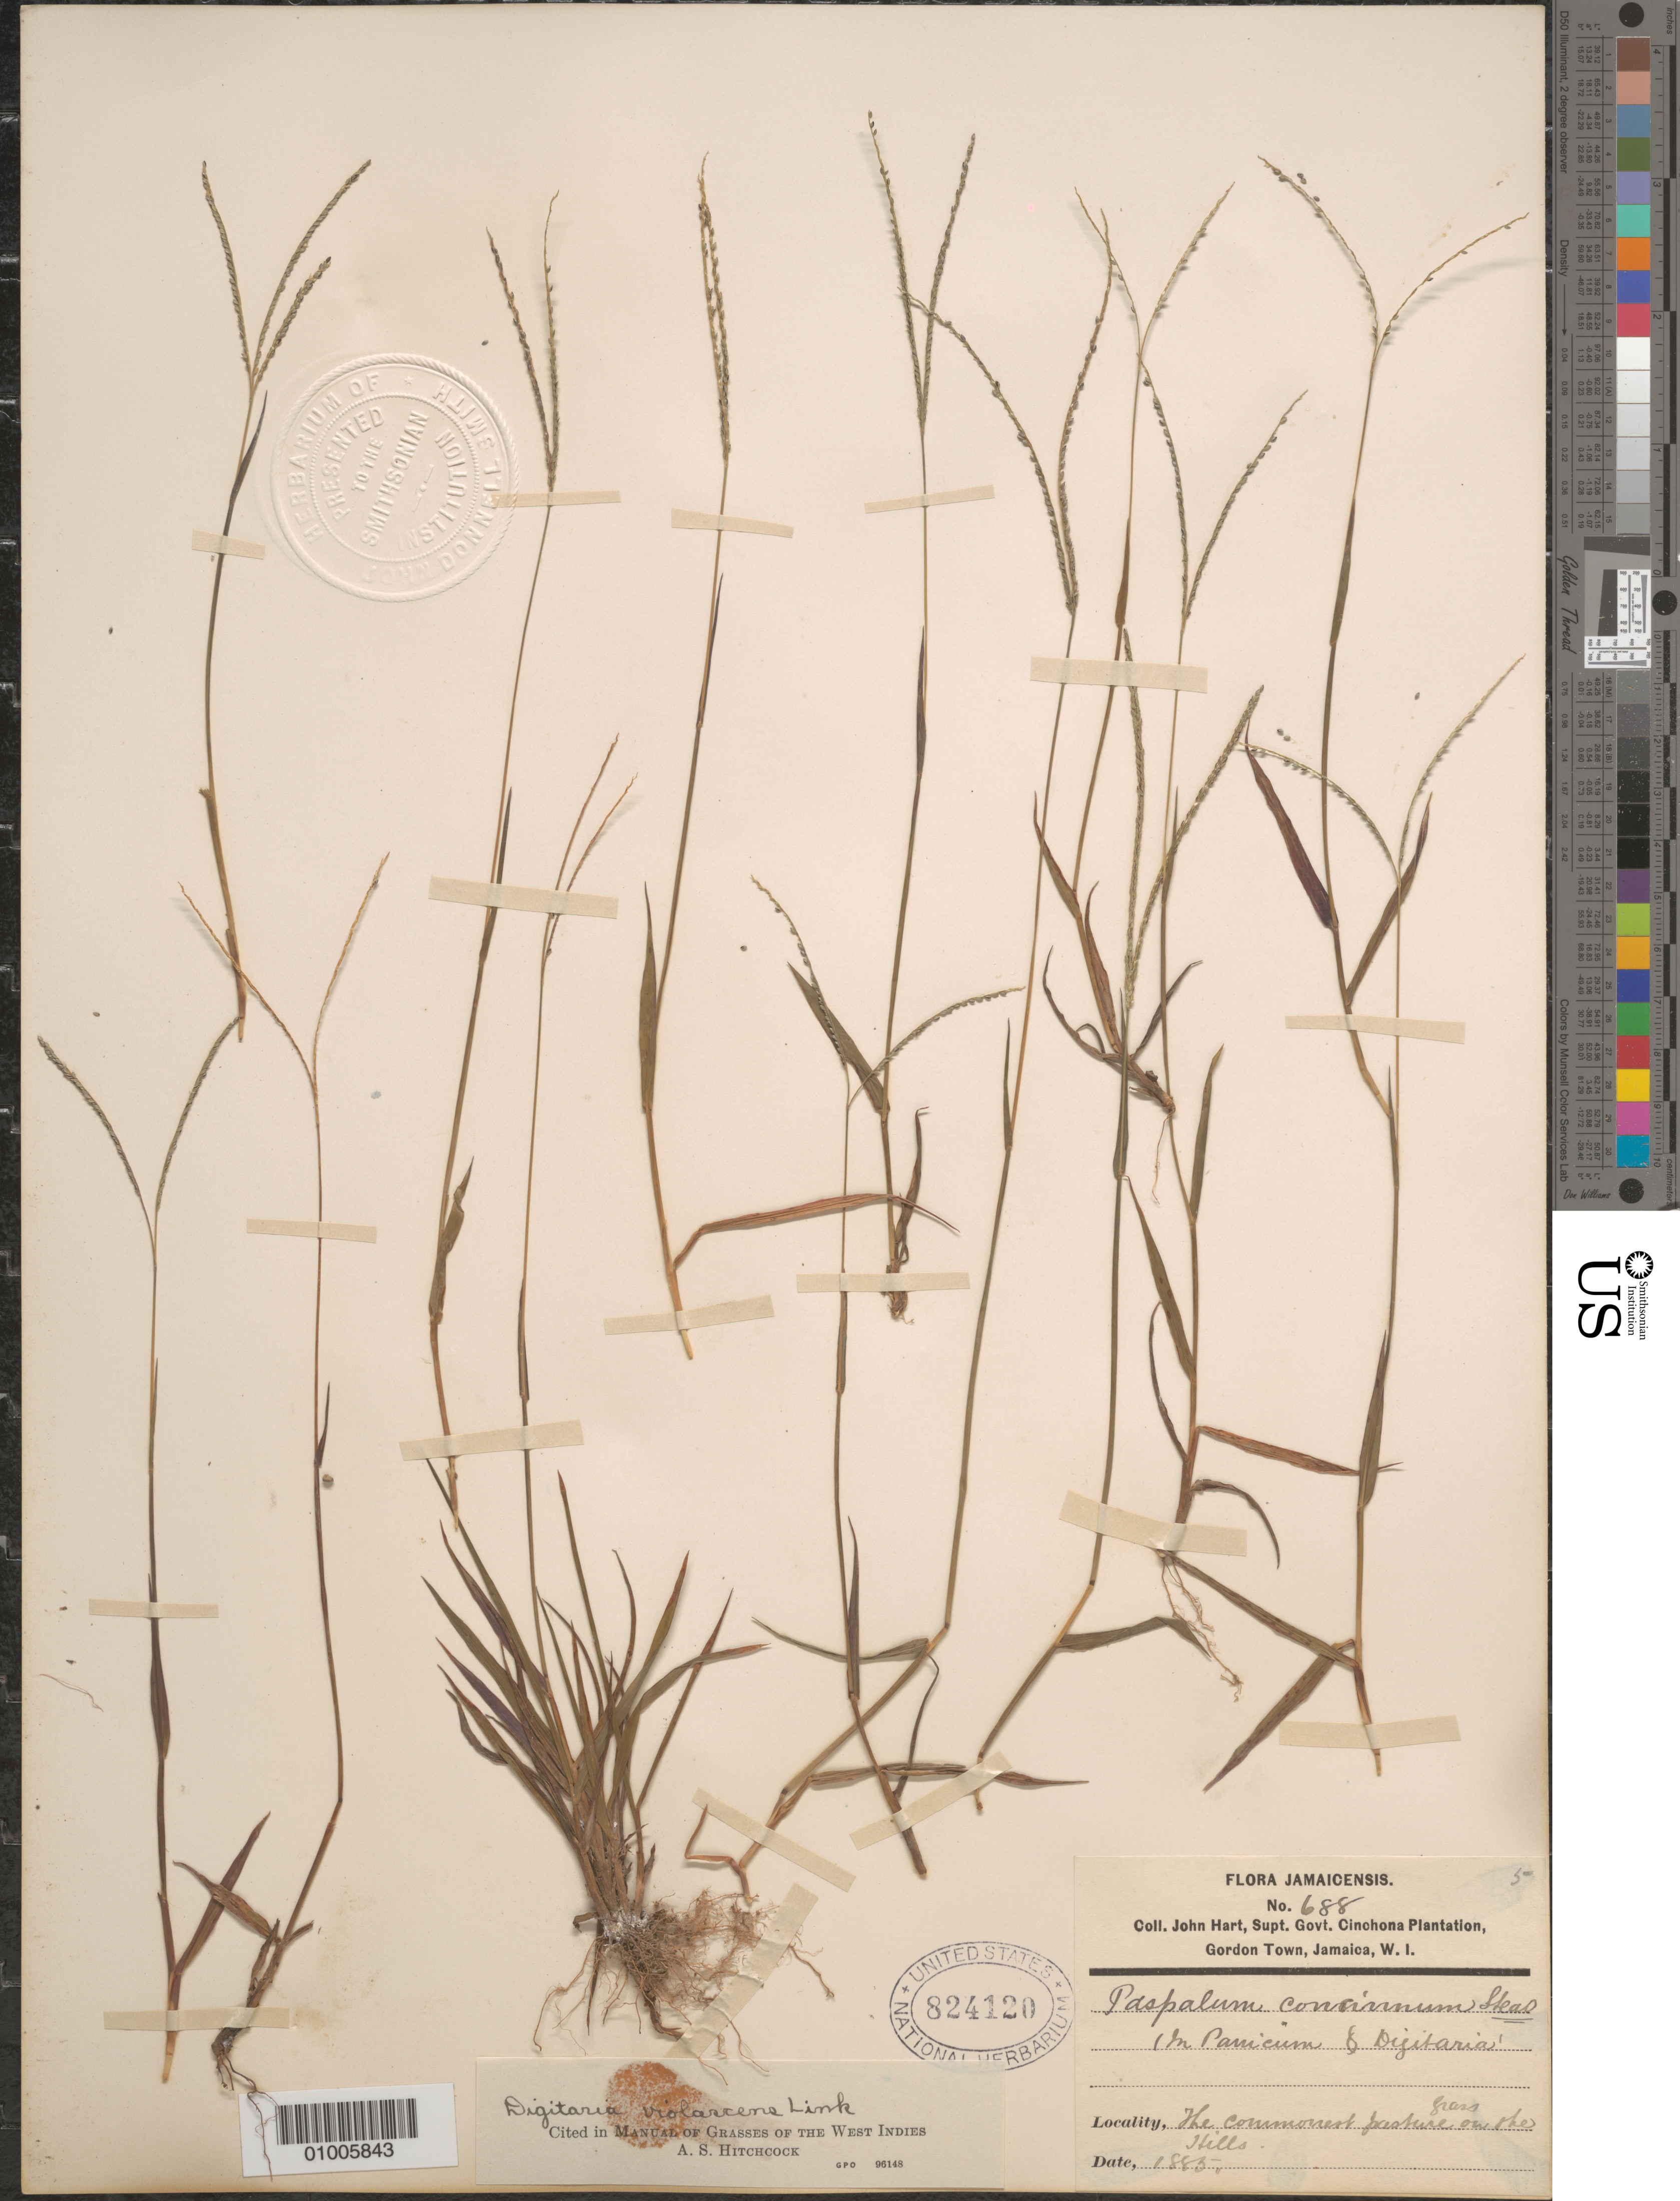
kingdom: Plantae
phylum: Tracheophyta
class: Liliopsida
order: Poales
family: Poaceae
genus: Digitaria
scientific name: Digitaria violascens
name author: Link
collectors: J. Hart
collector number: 688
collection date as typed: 1885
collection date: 1885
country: Jamaica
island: Jamaica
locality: Gordon Town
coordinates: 0 N, 0 E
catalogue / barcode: US 824120